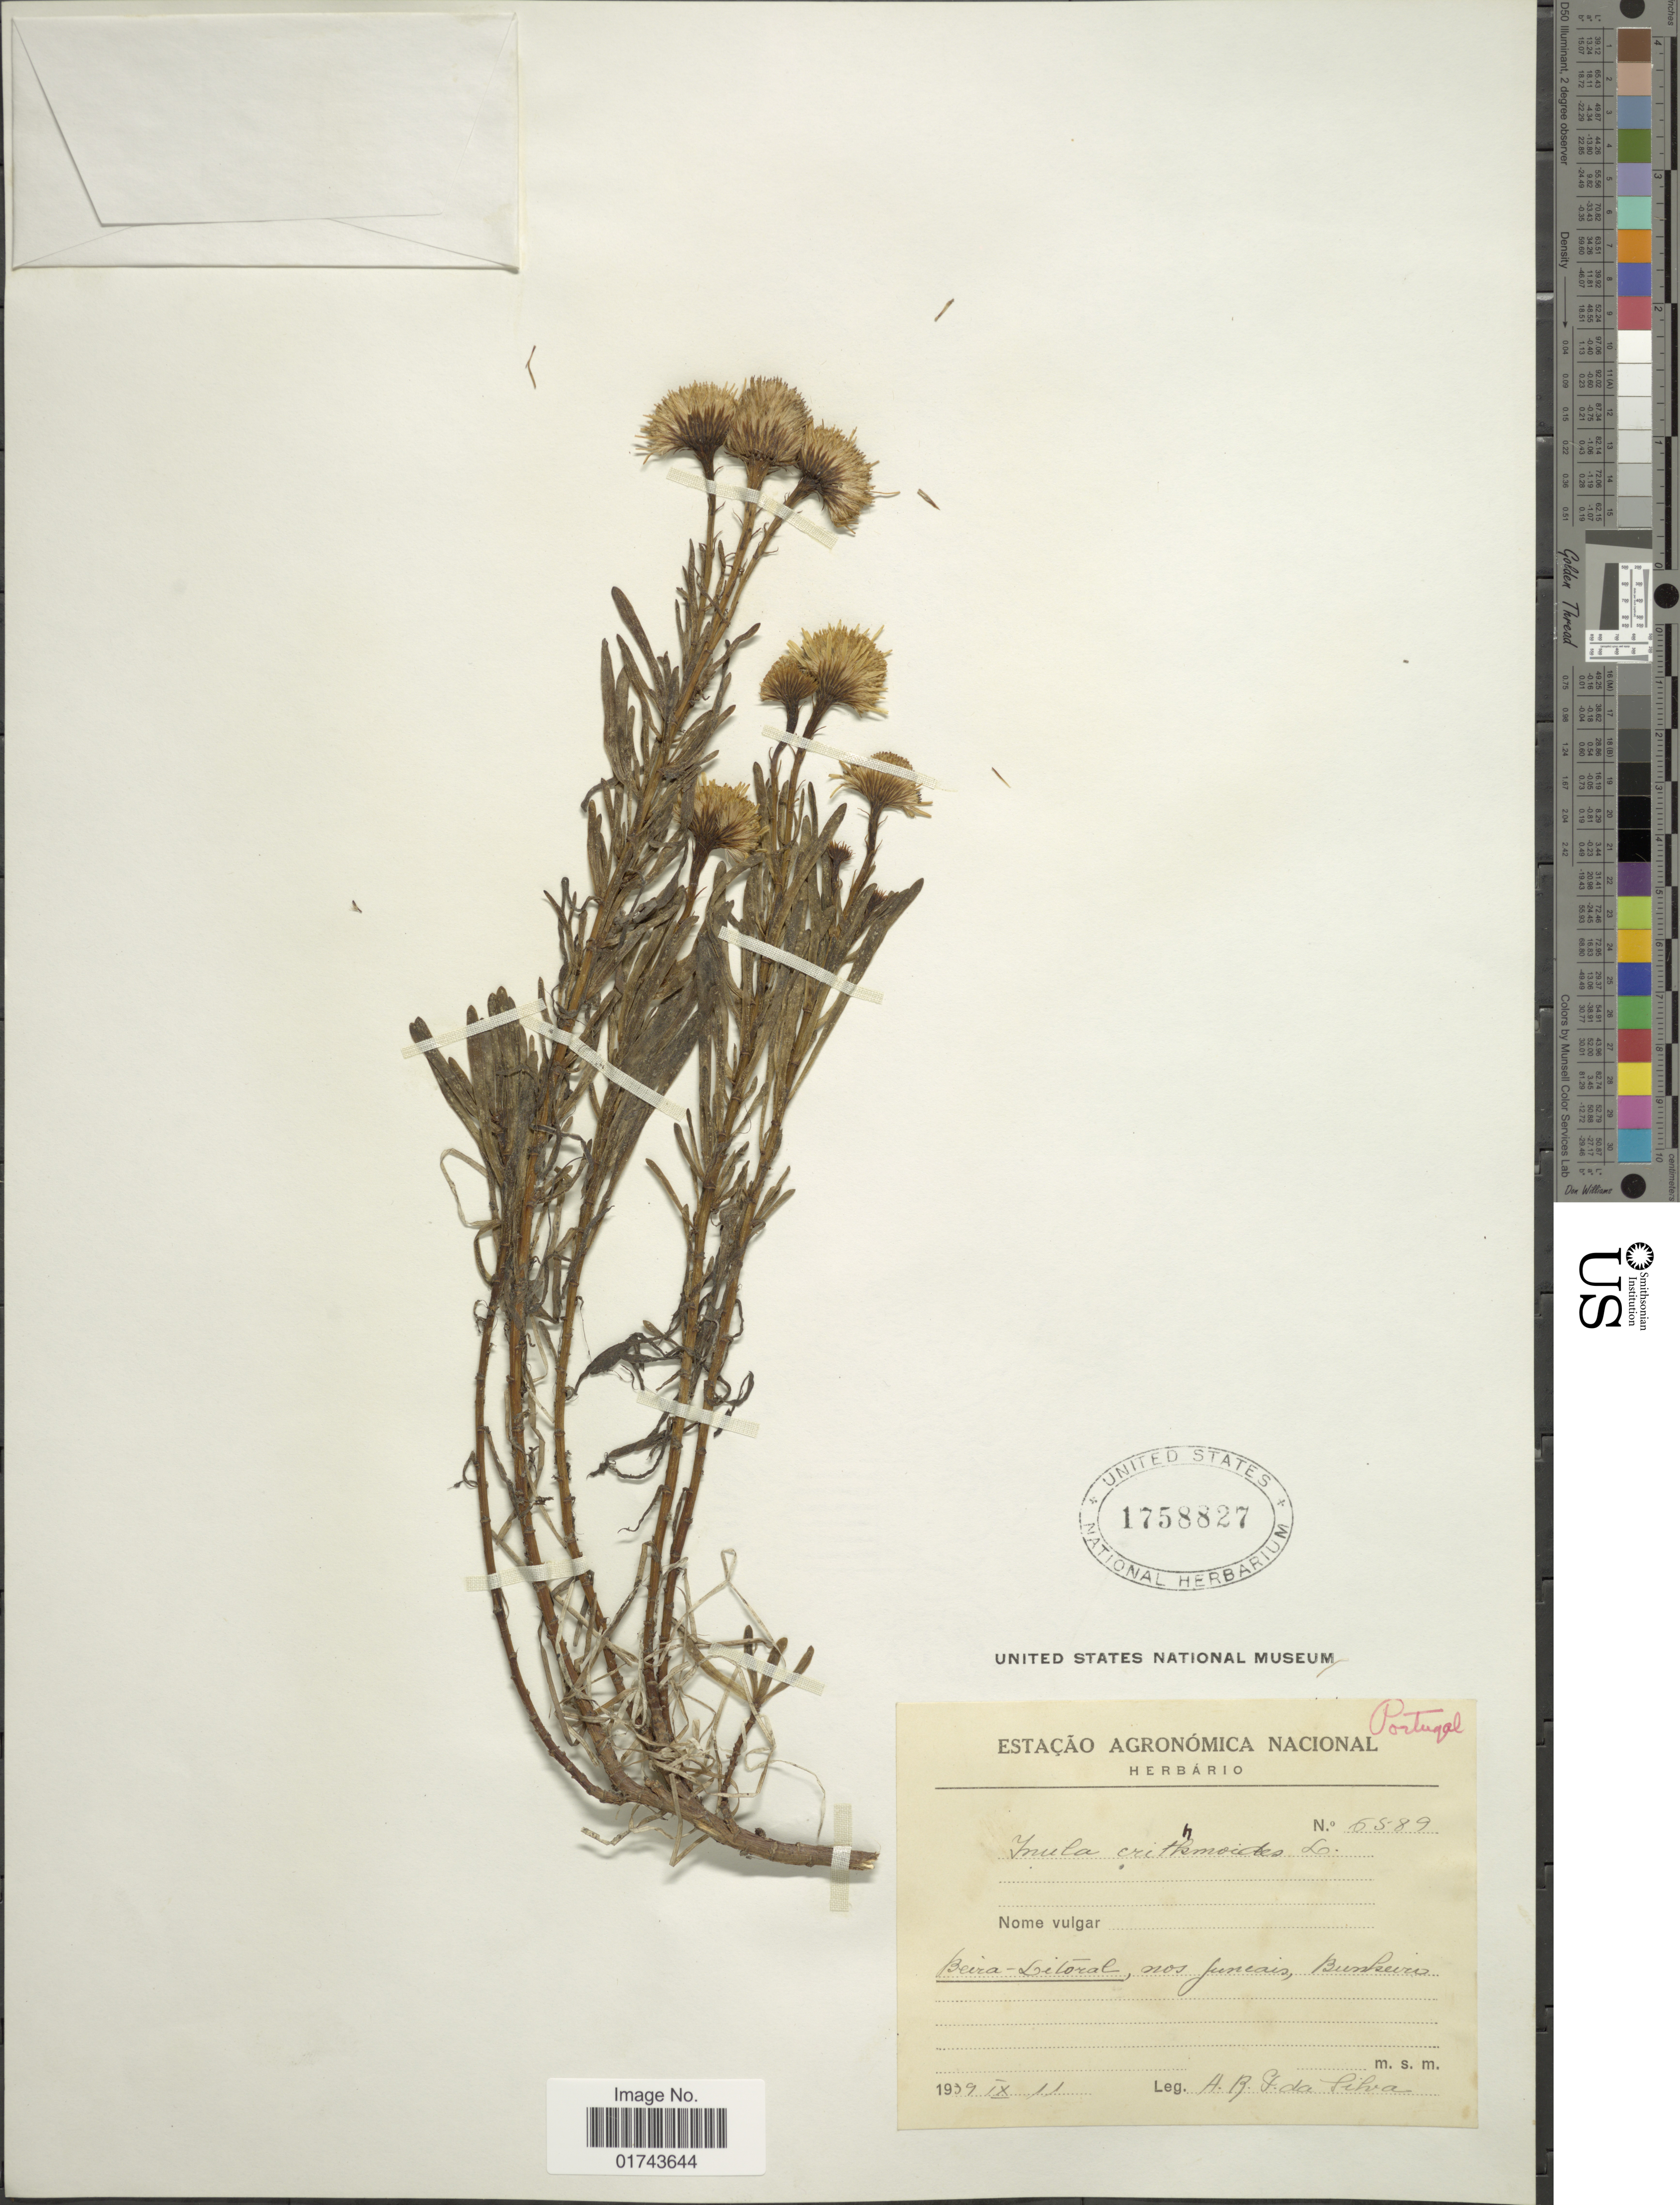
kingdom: Plantae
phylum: Tracheophyta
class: Magnoliopsida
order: Asterales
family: Asteraceae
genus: Inula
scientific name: Inula crithmoides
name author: L.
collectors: A. Da Silva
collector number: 6589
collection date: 1939-09-11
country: Portugal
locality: Beira Litoral, nos juncais, Bunheiro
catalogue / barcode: US 1758827